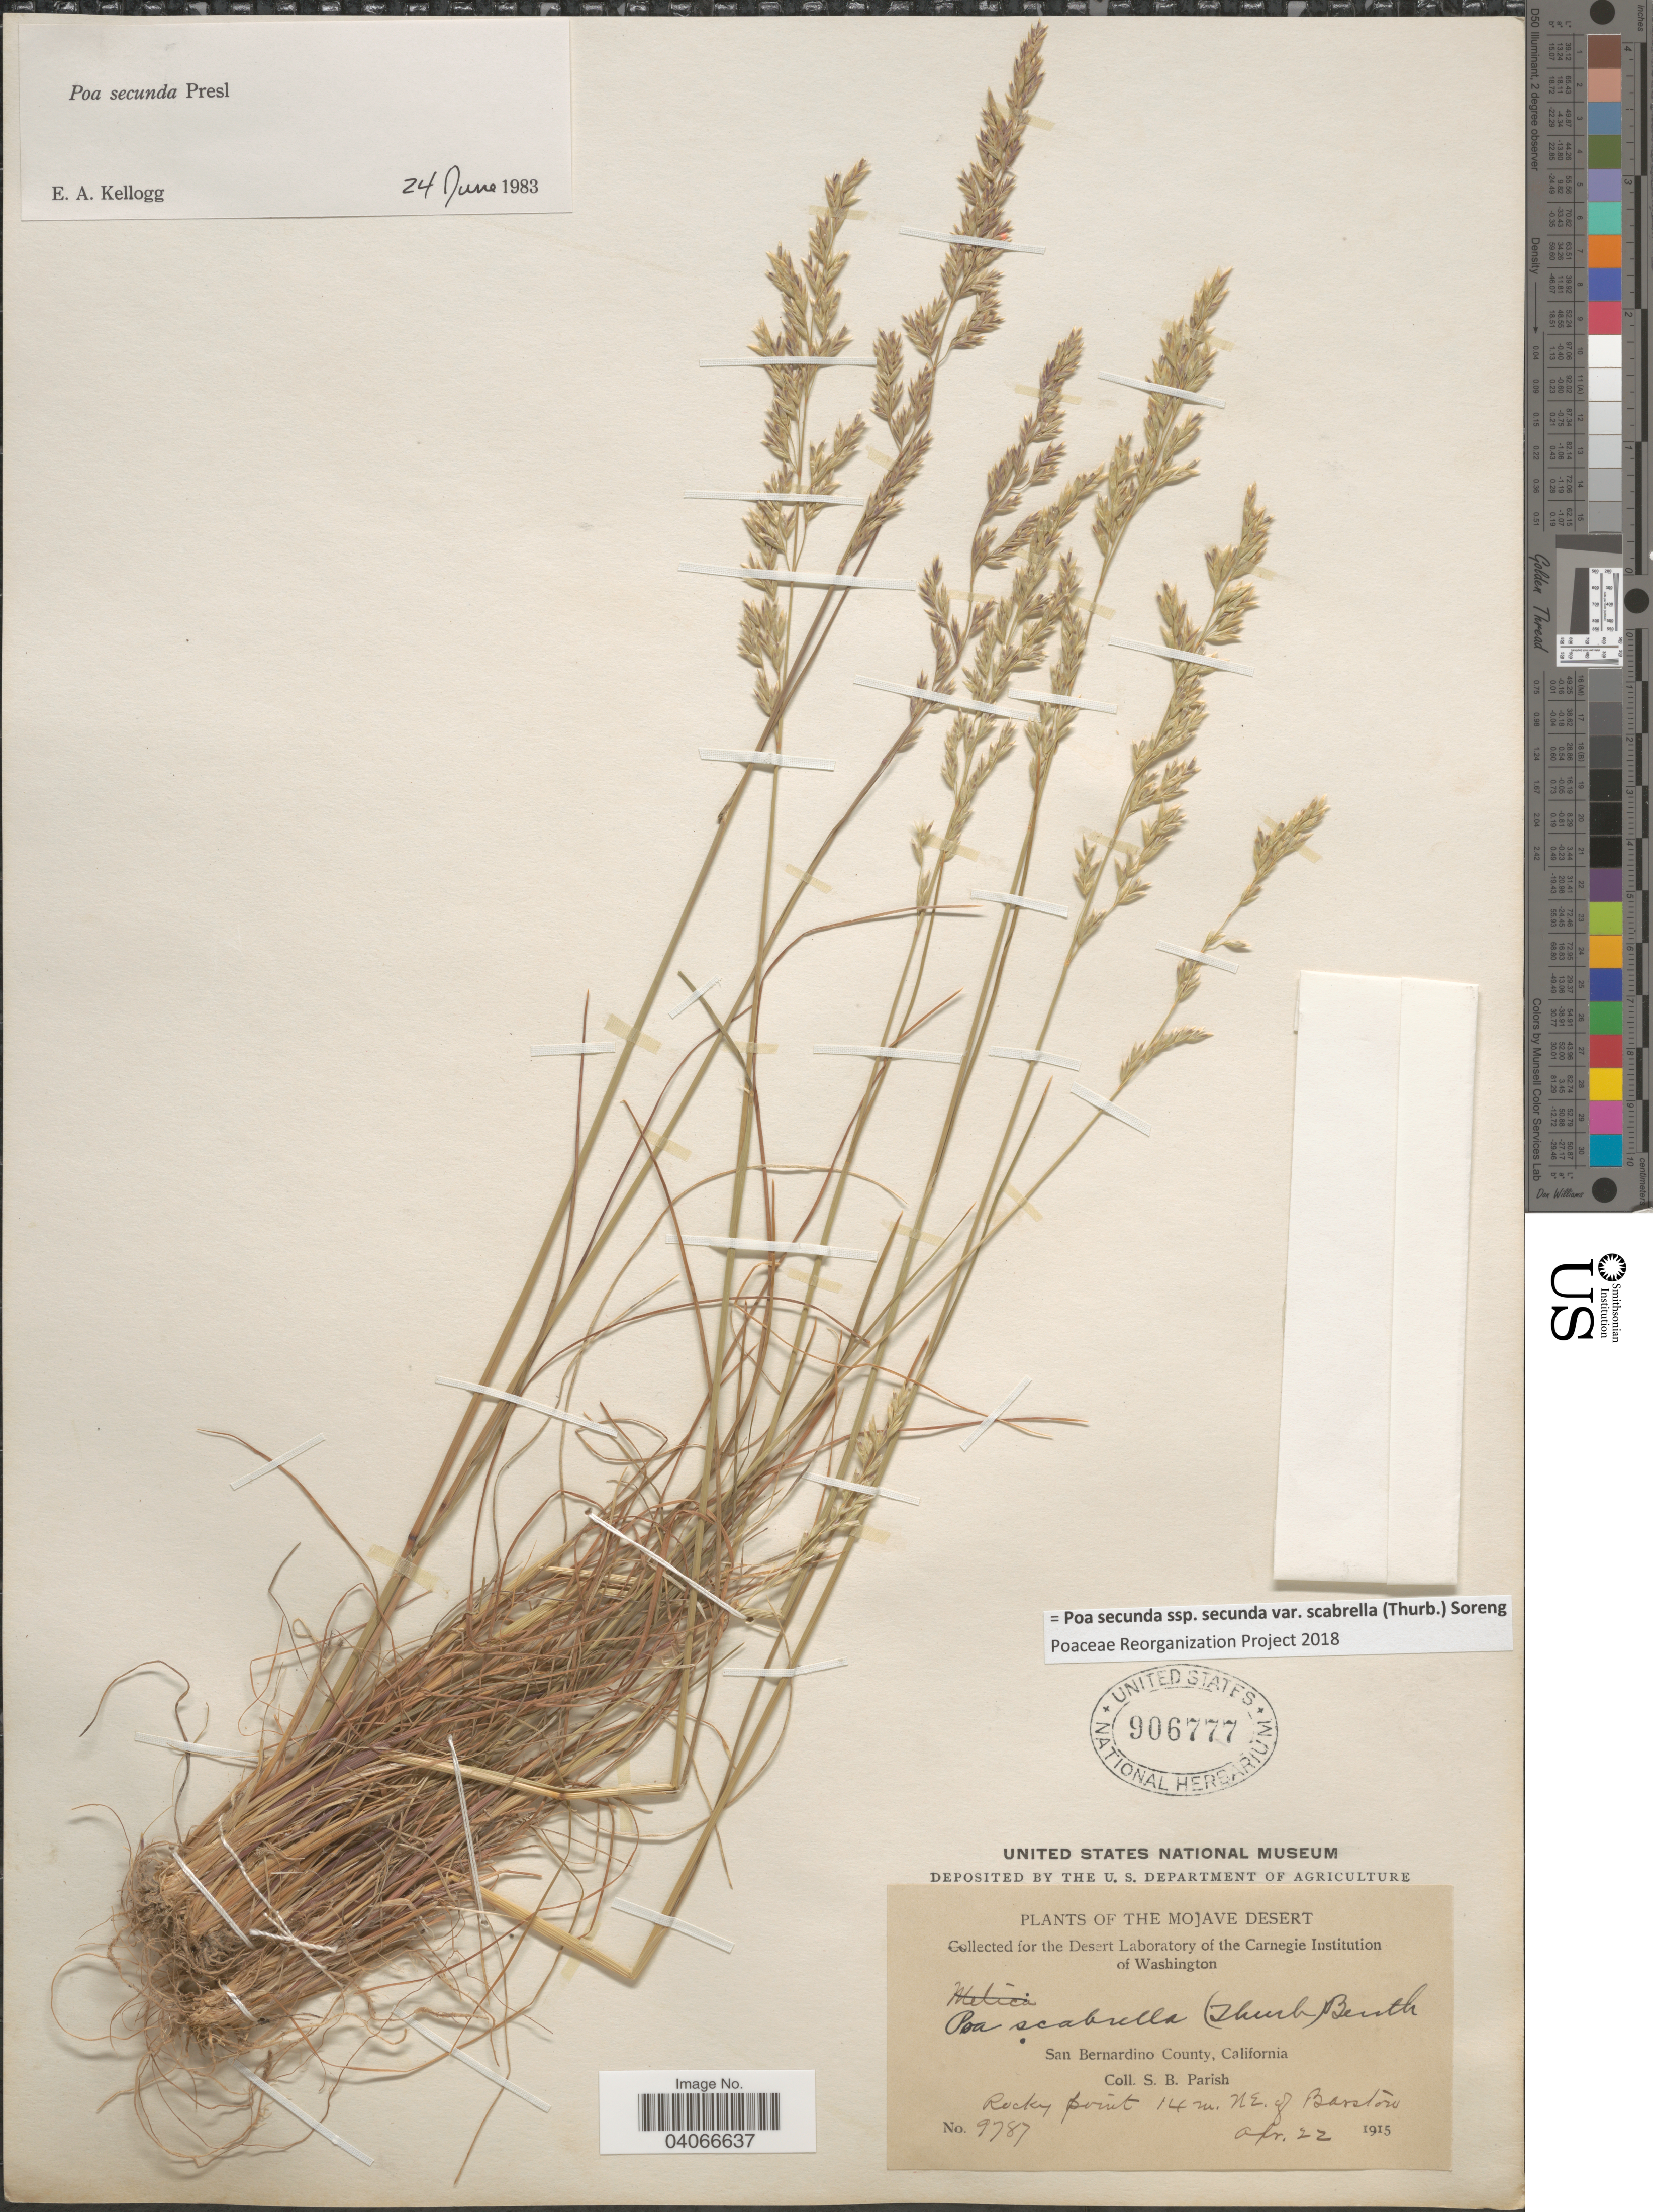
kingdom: Plantae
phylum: Tracheophyta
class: Liliopsida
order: Poales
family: Poaceae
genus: Poa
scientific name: Poa secunda subsp. secunda var. scabrella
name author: (Thurb.) Soreng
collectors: S. B. Parish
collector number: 9787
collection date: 1915-04-22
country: United States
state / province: California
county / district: San Bernardino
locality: The Mojave Desert. San Bernardino County. Rocky point 14 m. NE. of Barstow.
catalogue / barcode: US 906777